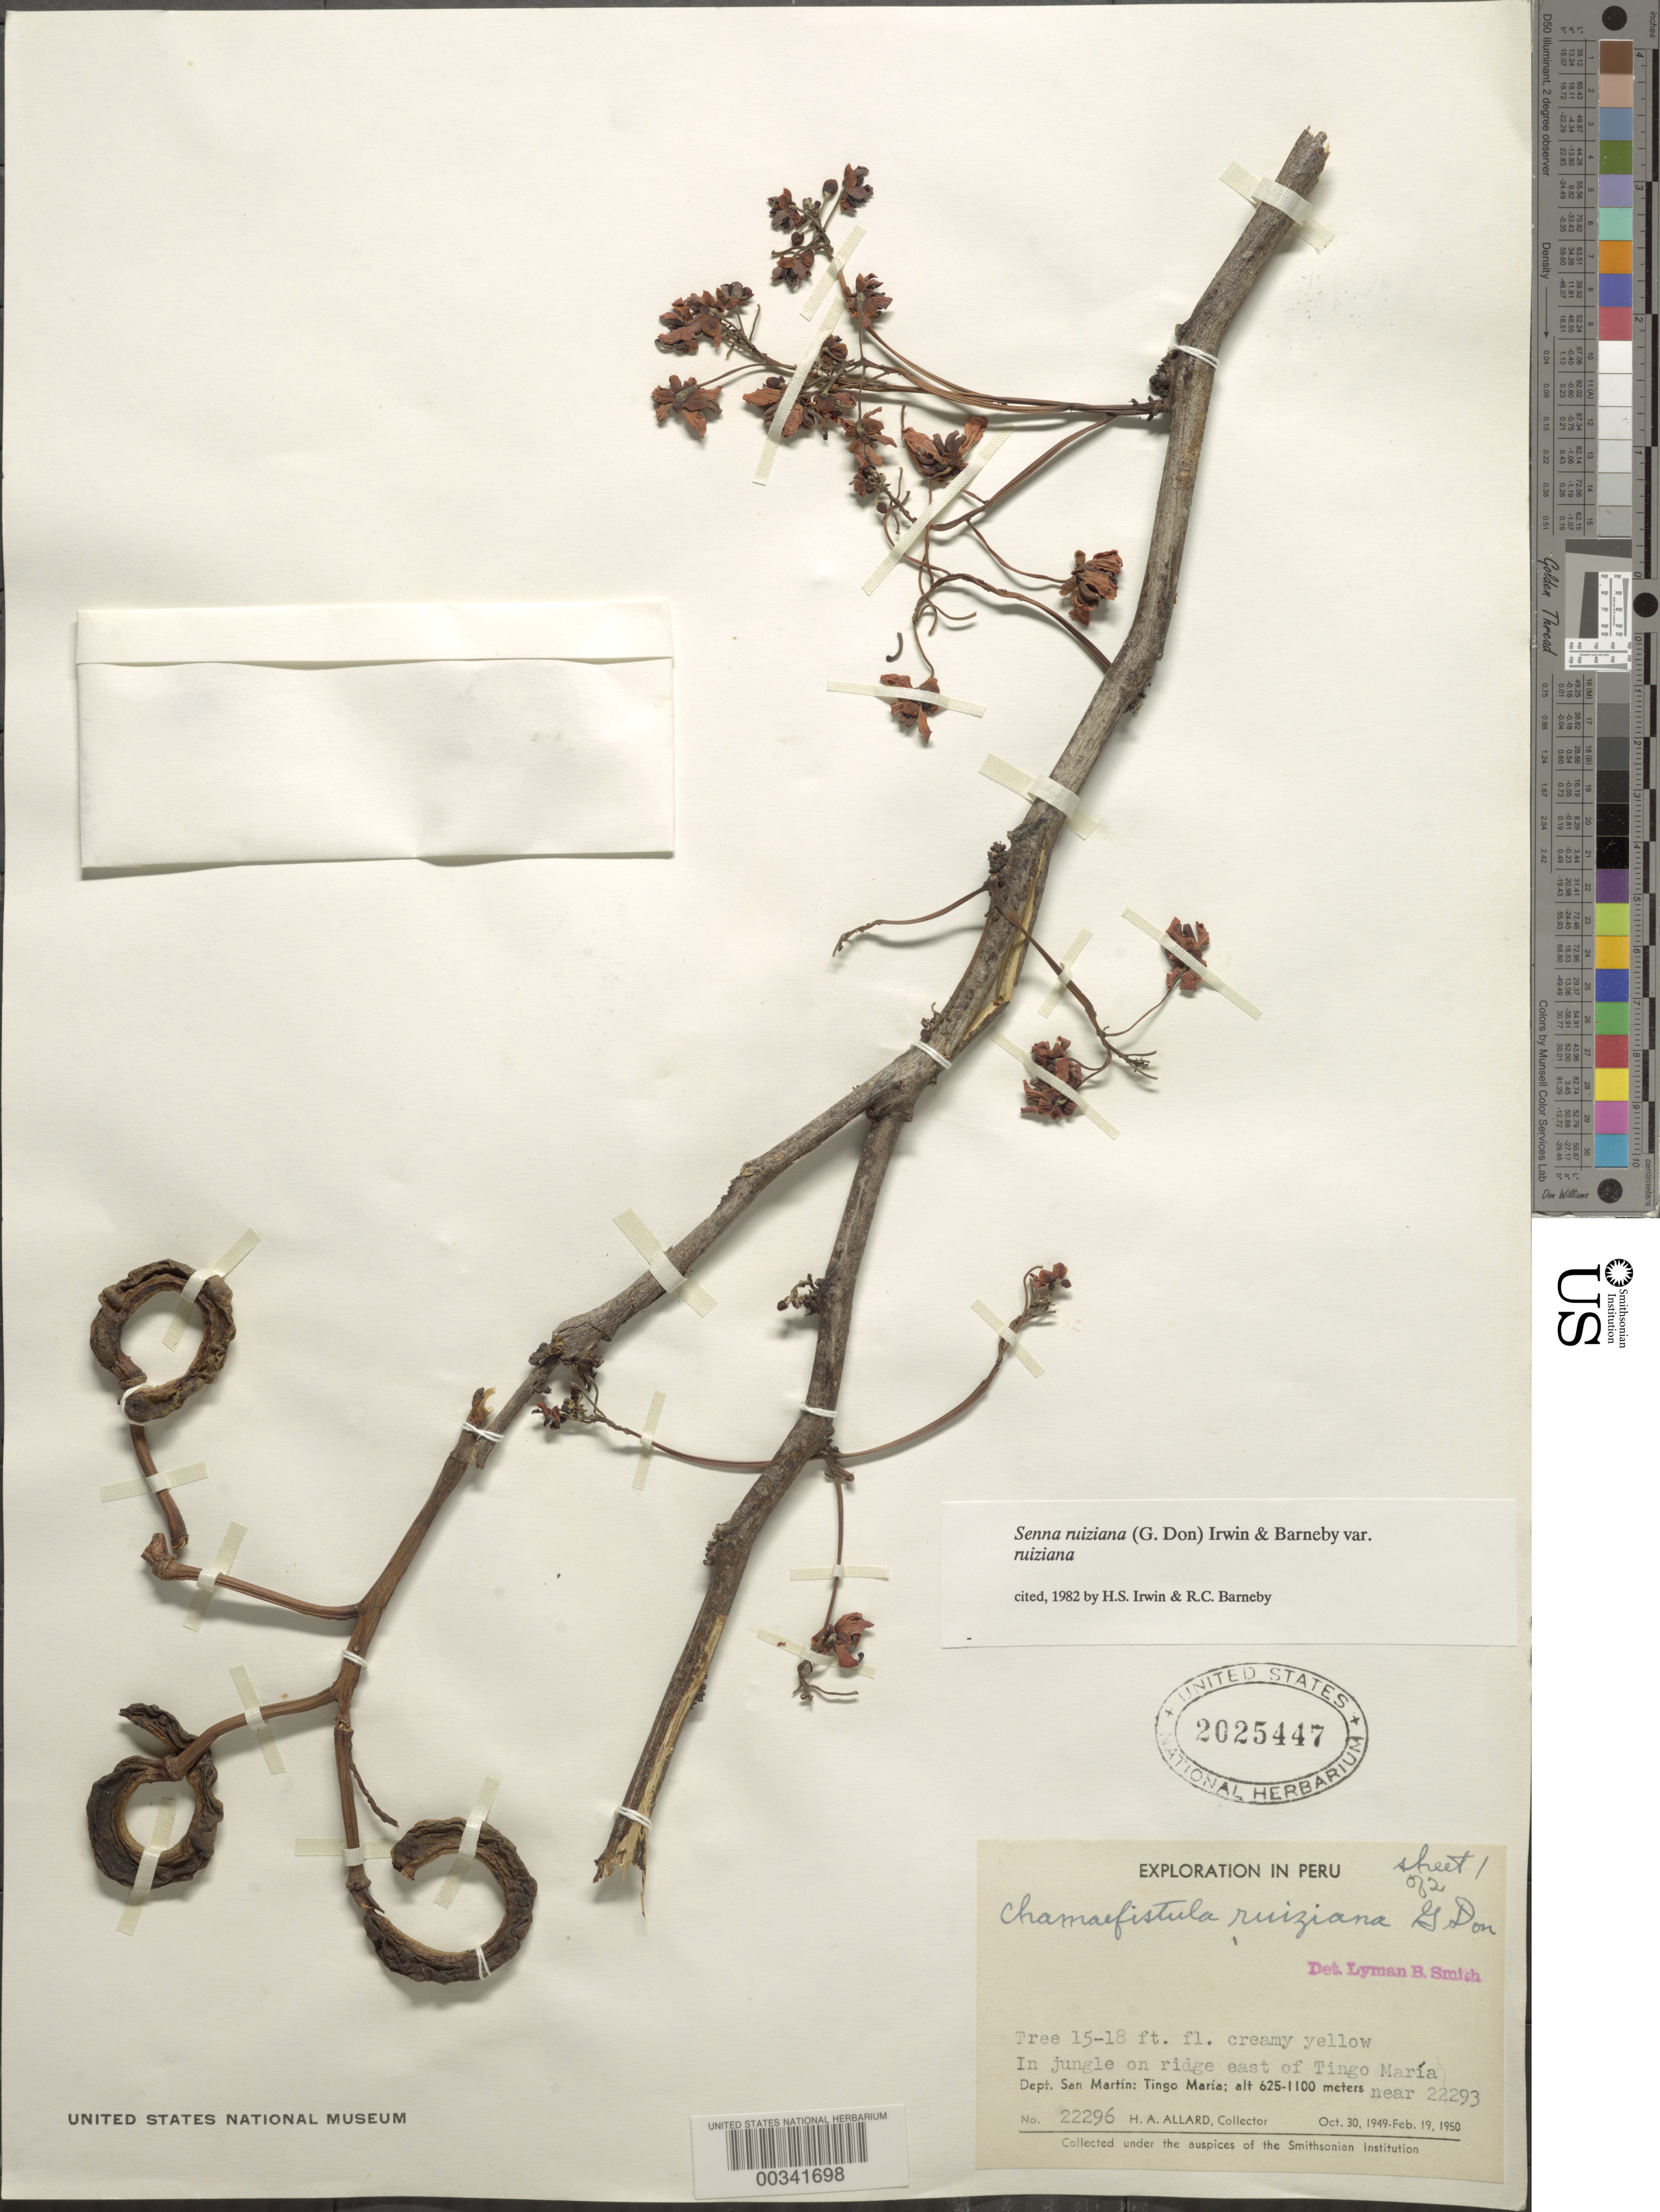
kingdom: Plantae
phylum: Tracheophyta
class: Magnoliopsida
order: Fabales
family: Fabaceae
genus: Senna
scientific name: Senna ruiziana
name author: (G. Don) H.S. Irwin & Barneby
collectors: H. A. Allard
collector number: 22296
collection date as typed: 30 Oct 1949 to 19 Feb 1950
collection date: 1949-10-30/1950-02-19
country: Peru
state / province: San Martín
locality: E of tingo maria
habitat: In jungle on ridge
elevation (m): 625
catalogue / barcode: US 2025447